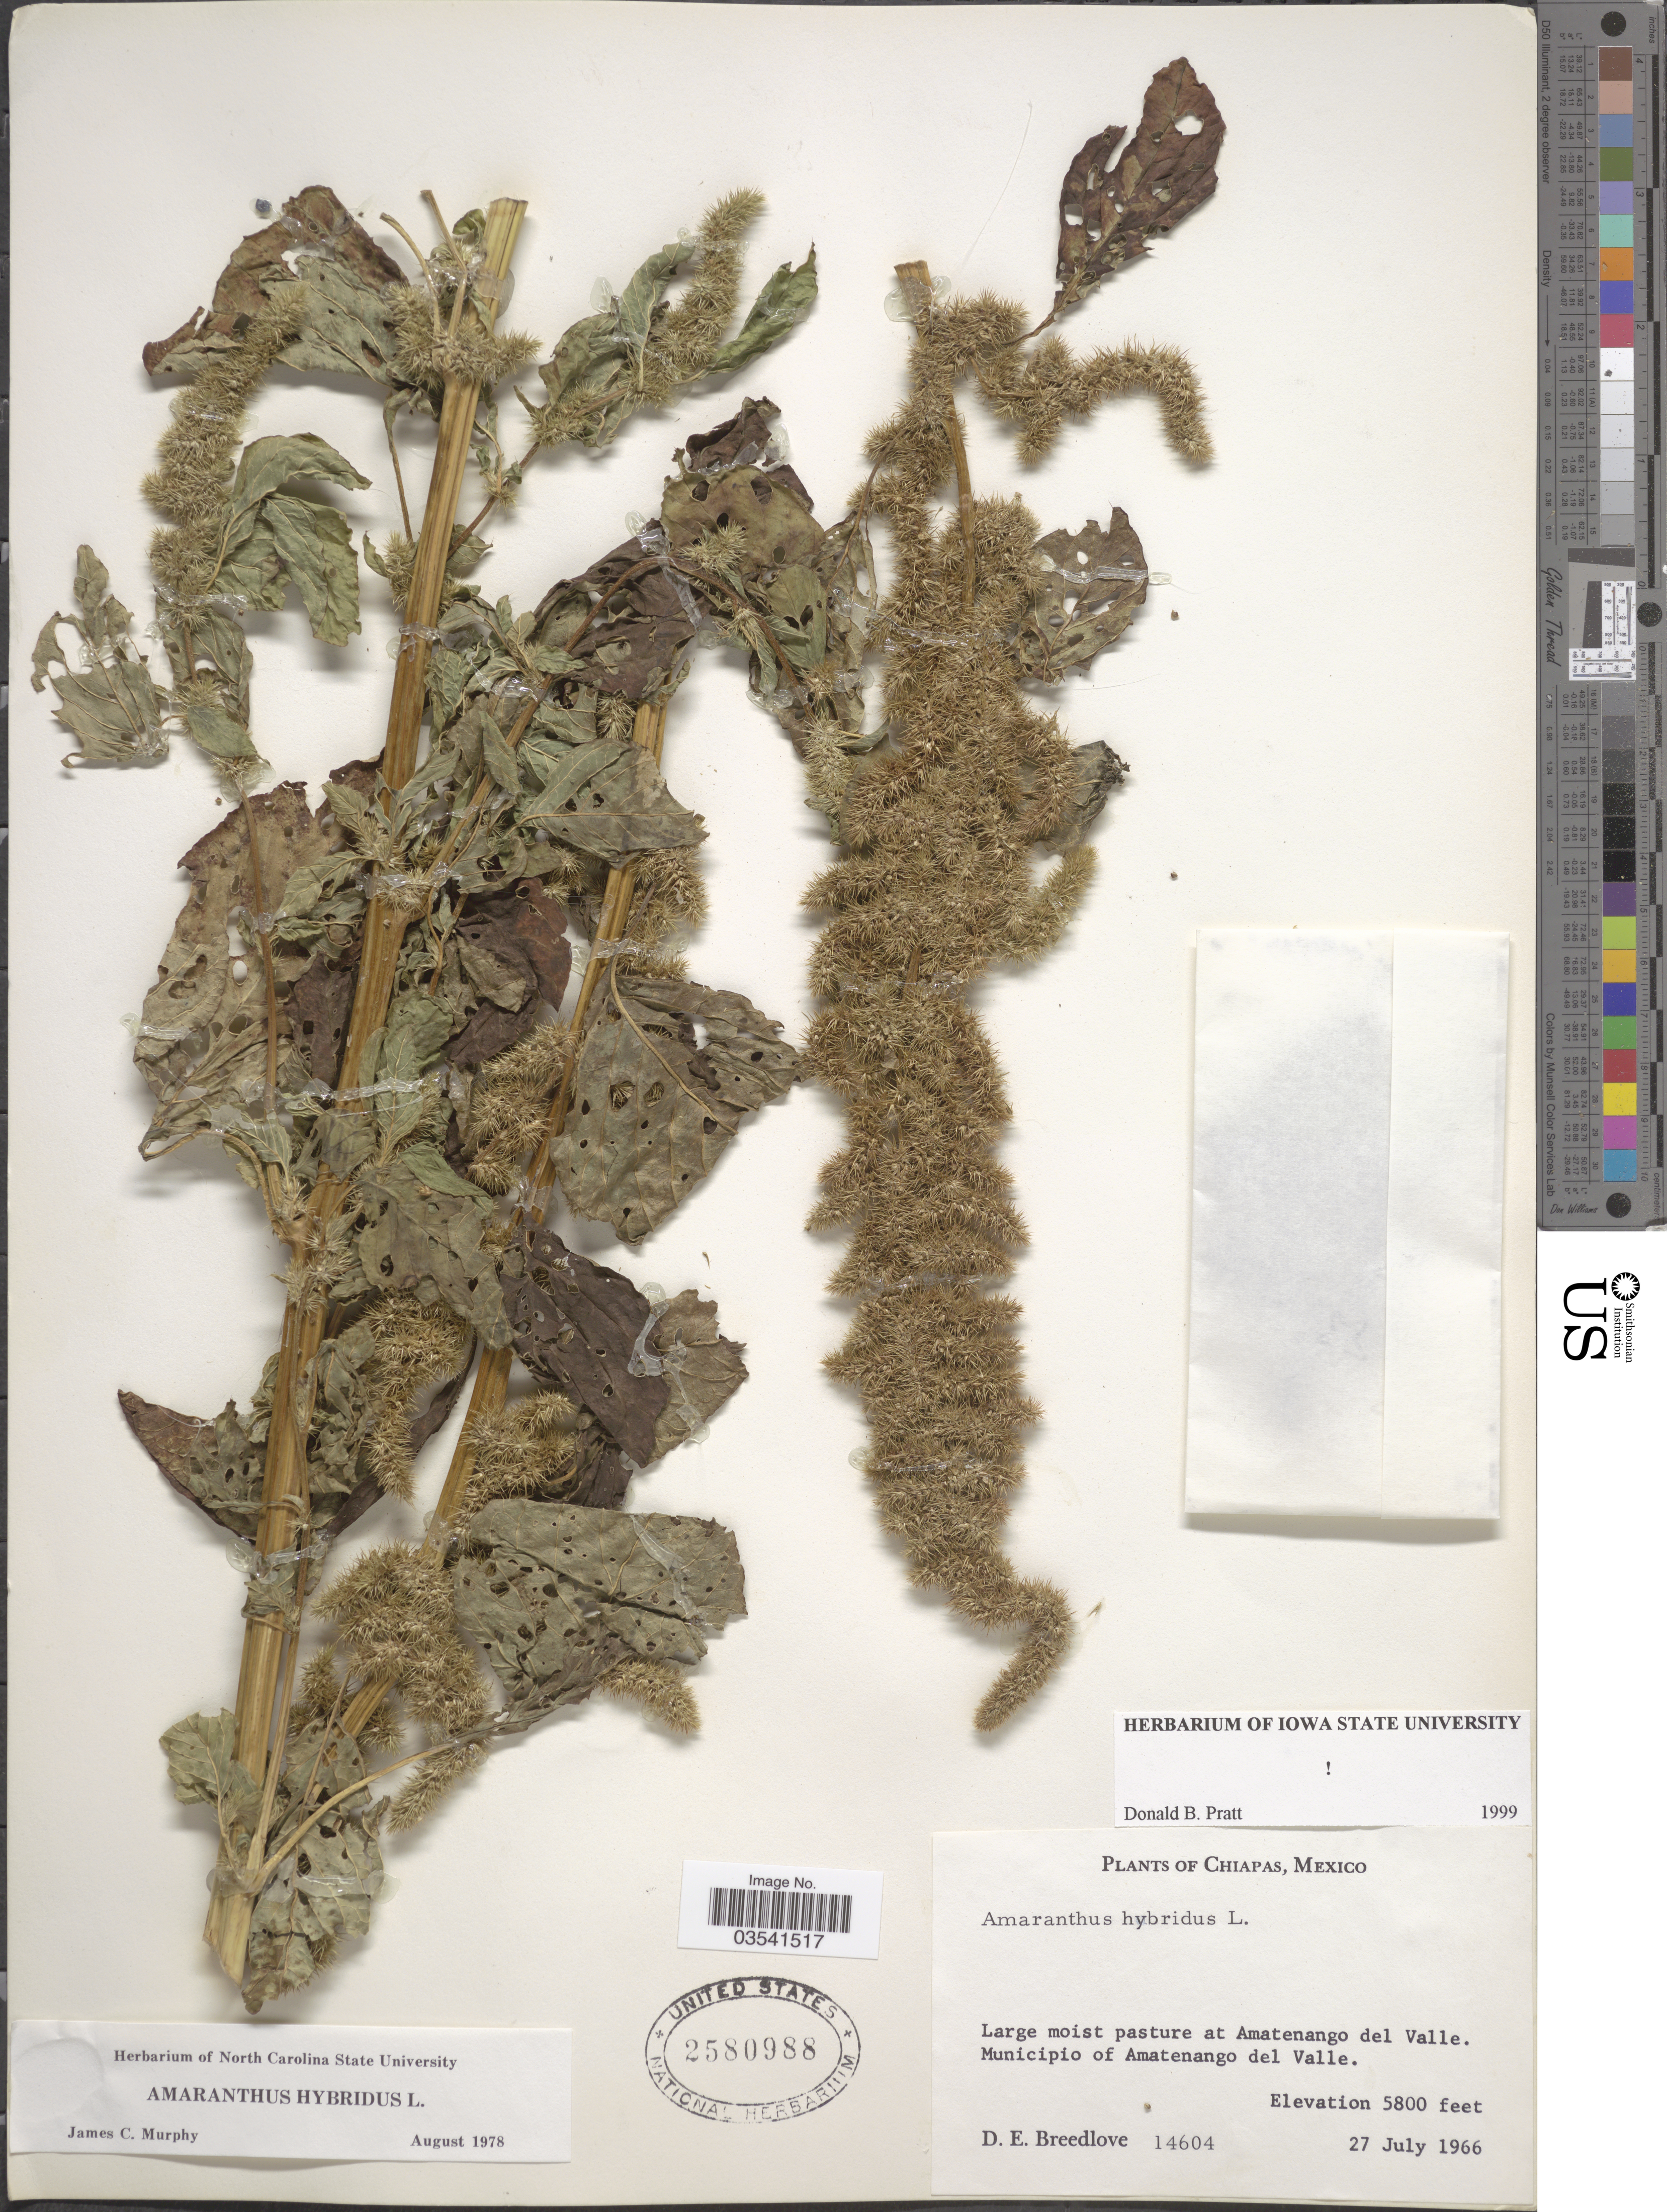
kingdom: Plantae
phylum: Tracheophyta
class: Magnoliopsida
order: Caryophyllales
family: Amaranthaceae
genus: Amaranthus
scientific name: Amaranthus hybridus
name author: L.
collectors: D. E. Breedlove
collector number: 14604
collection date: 1966-07-27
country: Mexico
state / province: Chiapas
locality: Large moist pasture at Amatenango del Valle. Municipio of Amatenango del Valle.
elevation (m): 1768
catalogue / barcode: US 2580988